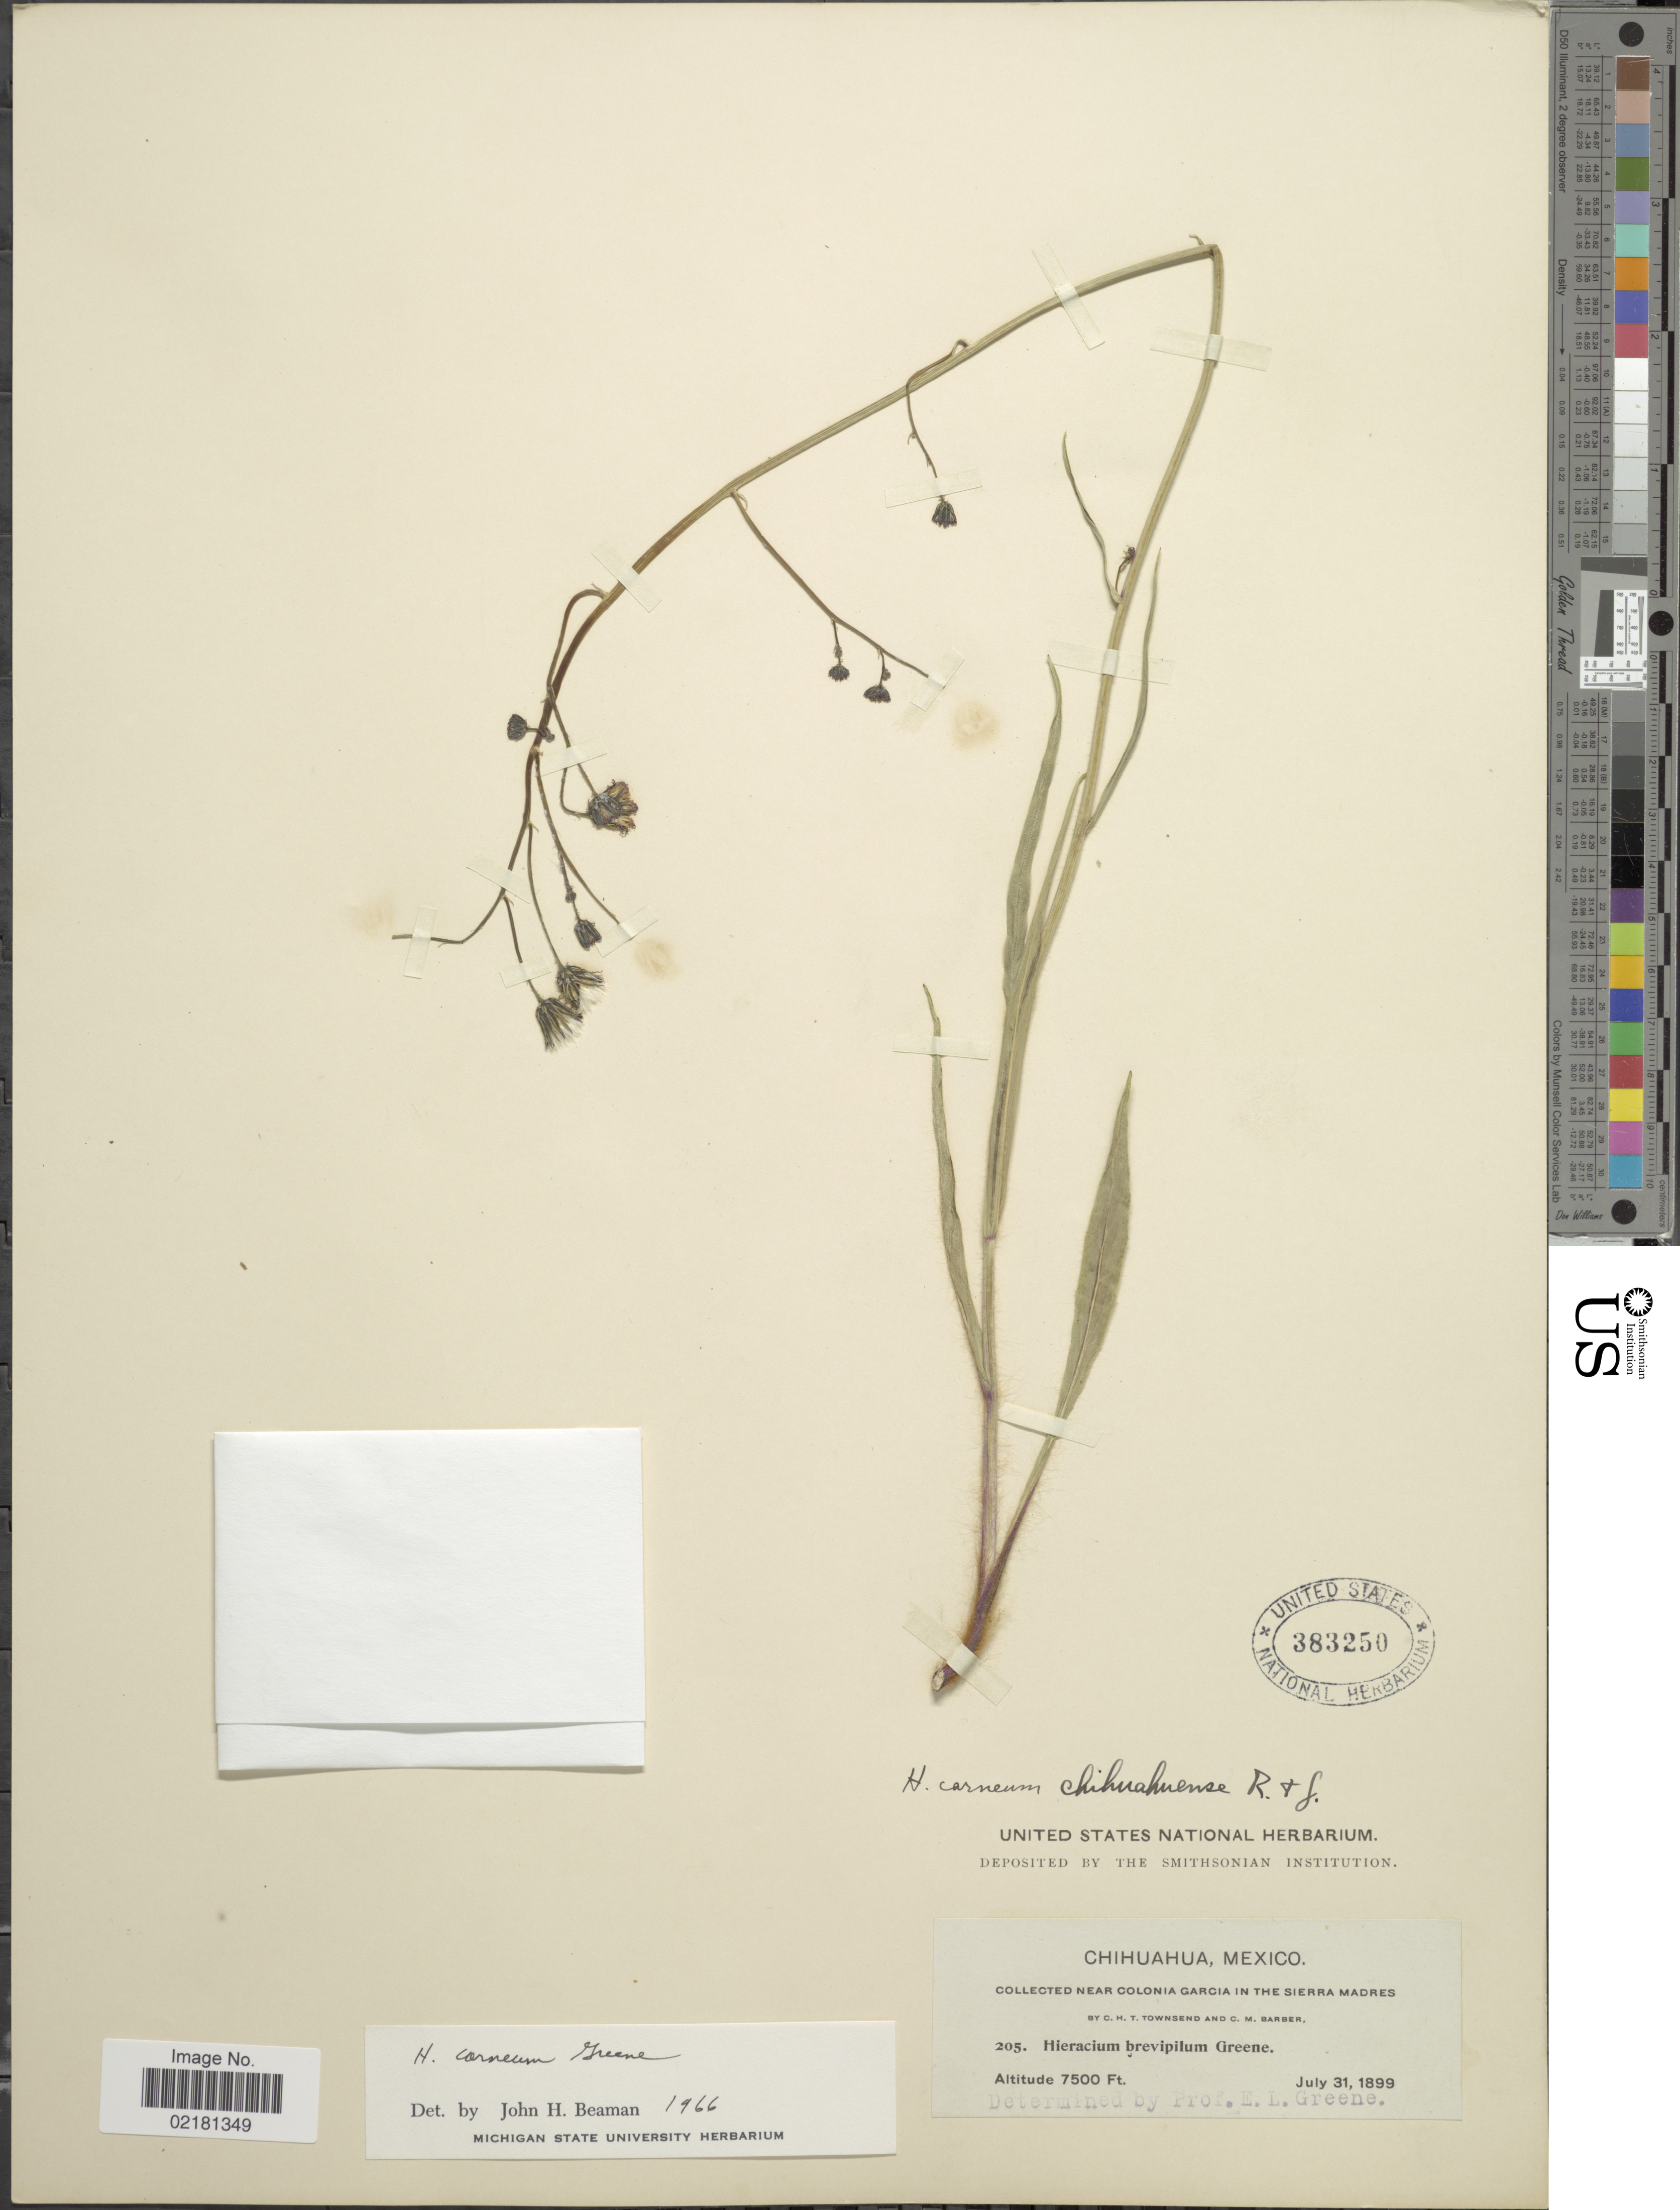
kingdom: Plantae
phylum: Tracheophyta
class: Magnoliopsida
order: Asterales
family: Asteraceae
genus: Hieracium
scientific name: Hieracium carneum var. chihuahuense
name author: B.L. Rob. & Greenm.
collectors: C. H. T. Townsend & C. Barber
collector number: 205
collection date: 1899-07-31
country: Mexico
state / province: Chihuahua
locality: Near Colonia Garcia in the Sierra Madres.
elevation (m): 2286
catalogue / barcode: US 383250